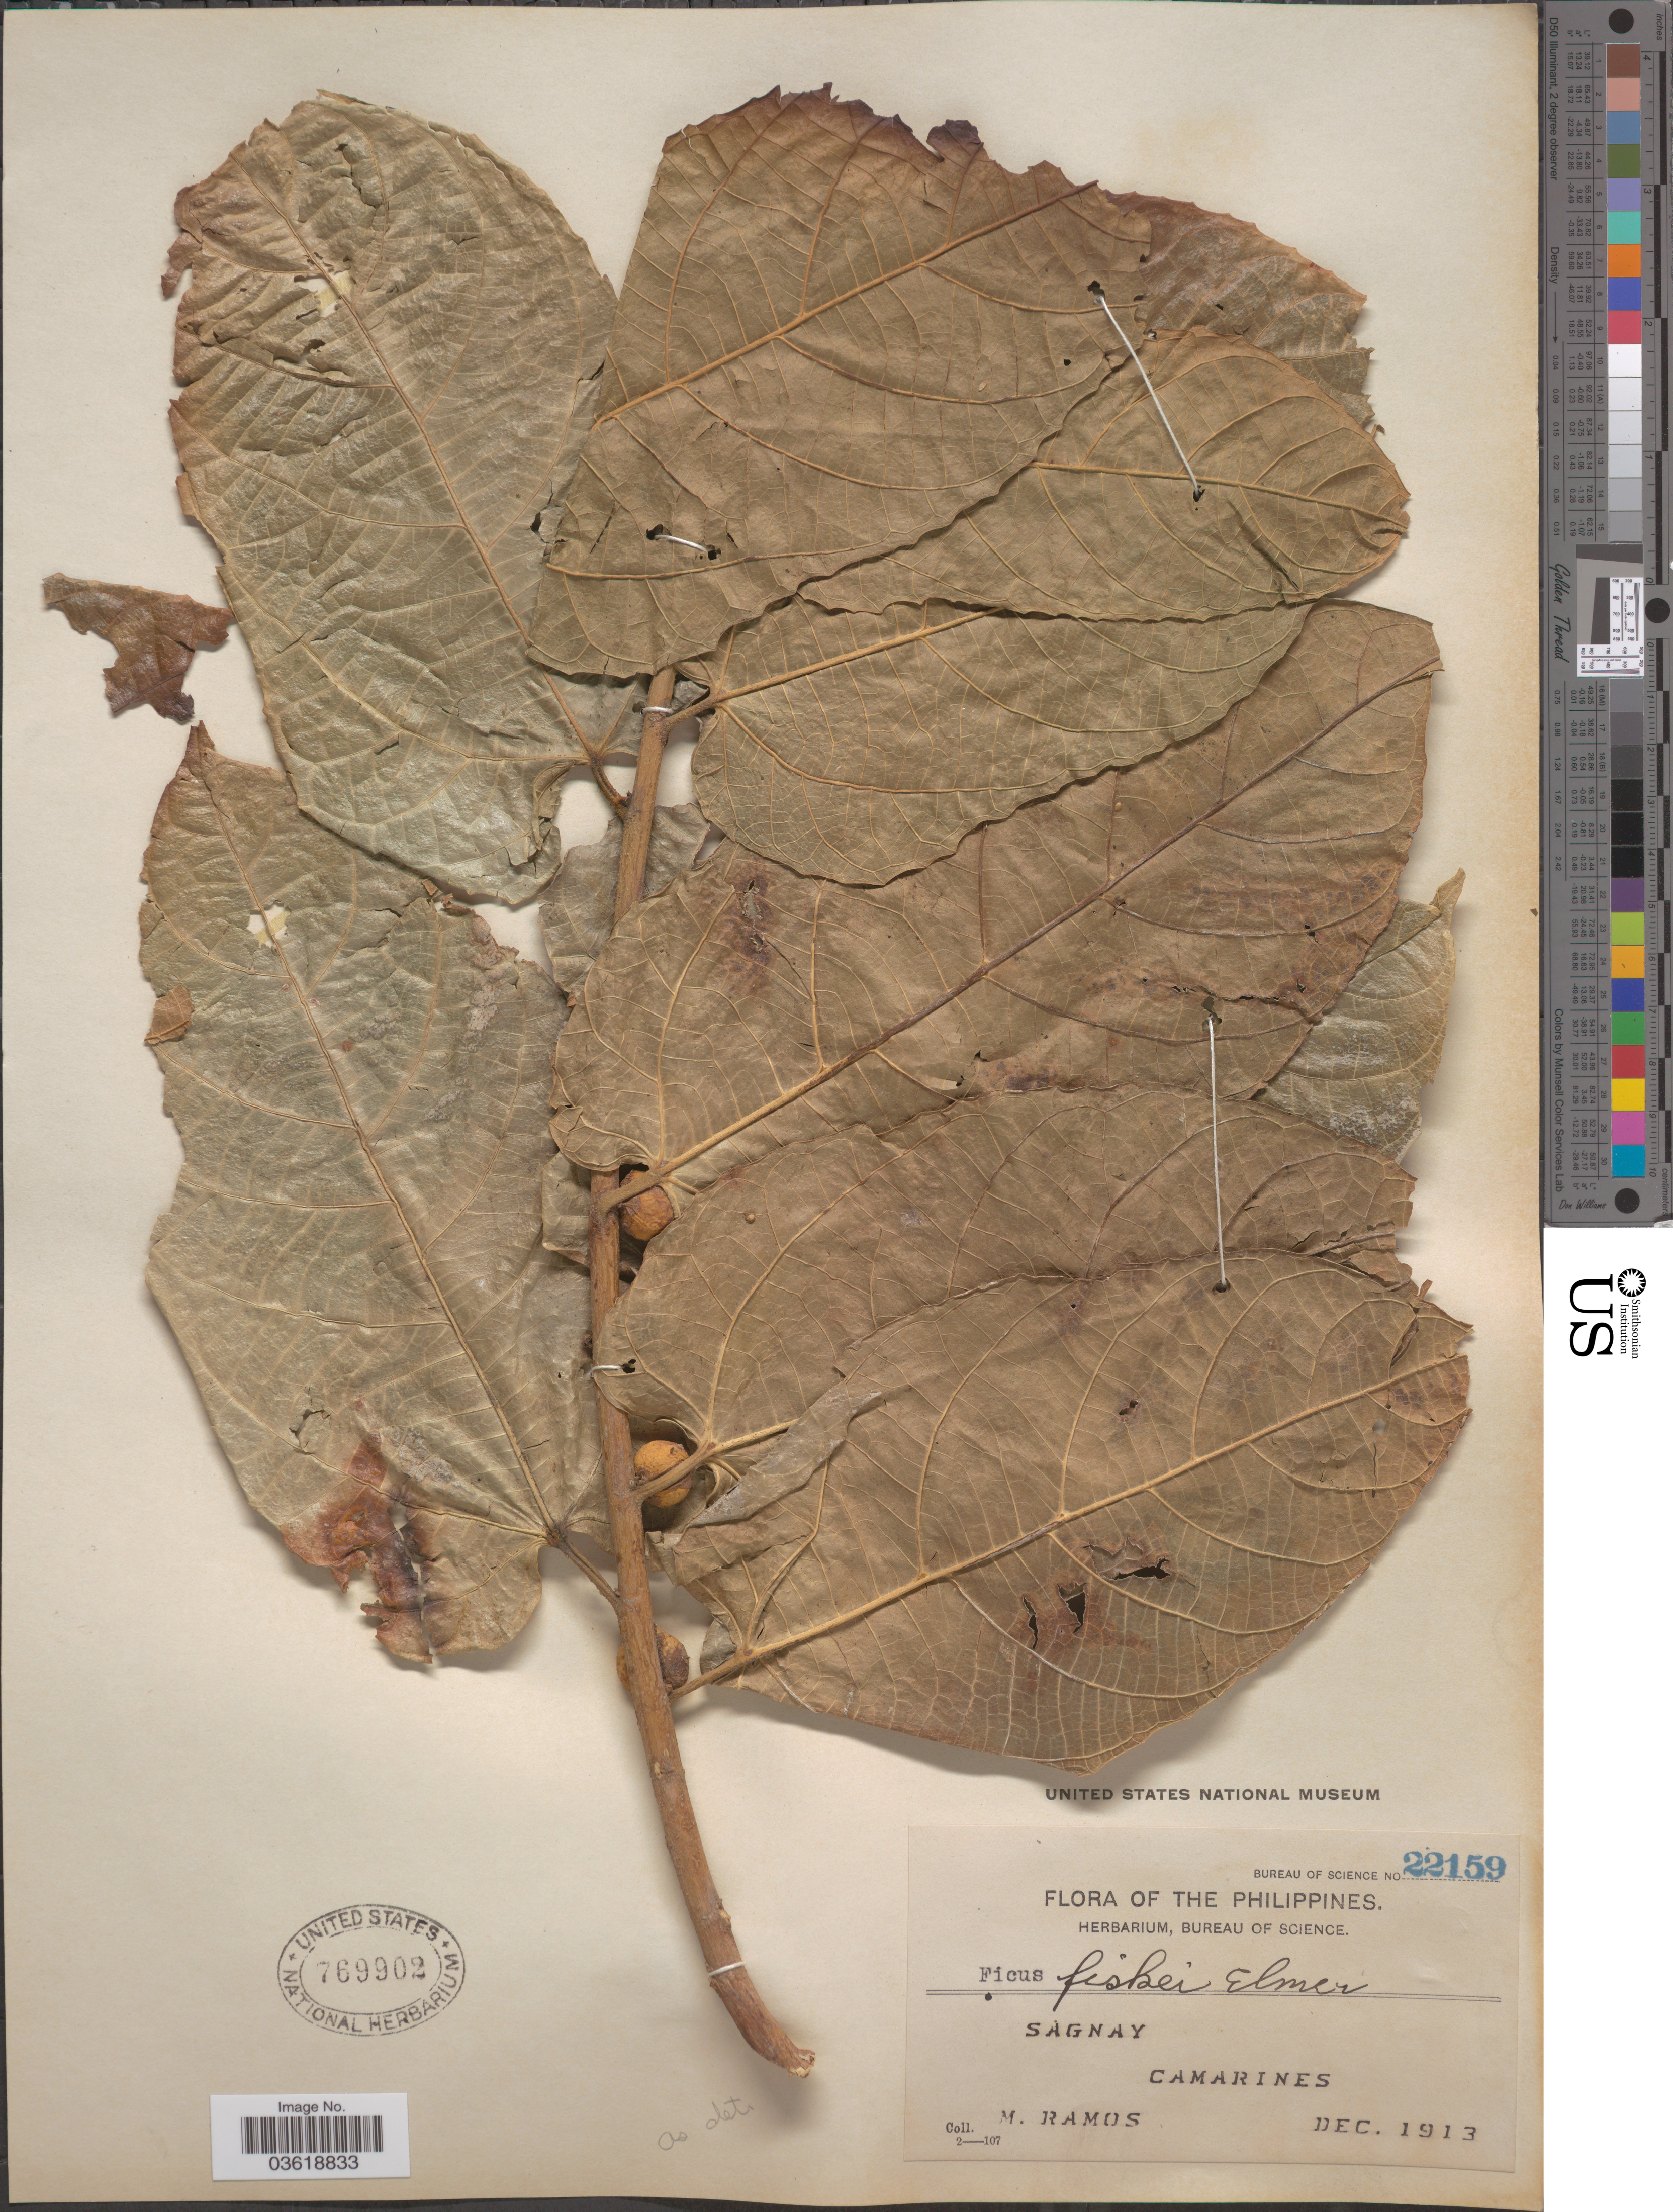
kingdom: Plantae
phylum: Tracheophyta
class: Magnoliopsida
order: Rosales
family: Moraceae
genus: Ficus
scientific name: Ficus fiskei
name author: Elmer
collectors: M. Ramos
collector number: Bureau of Science 22159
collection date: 1913-12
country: Philippines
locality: Sagnay. Camarines.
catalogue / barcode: US 769902